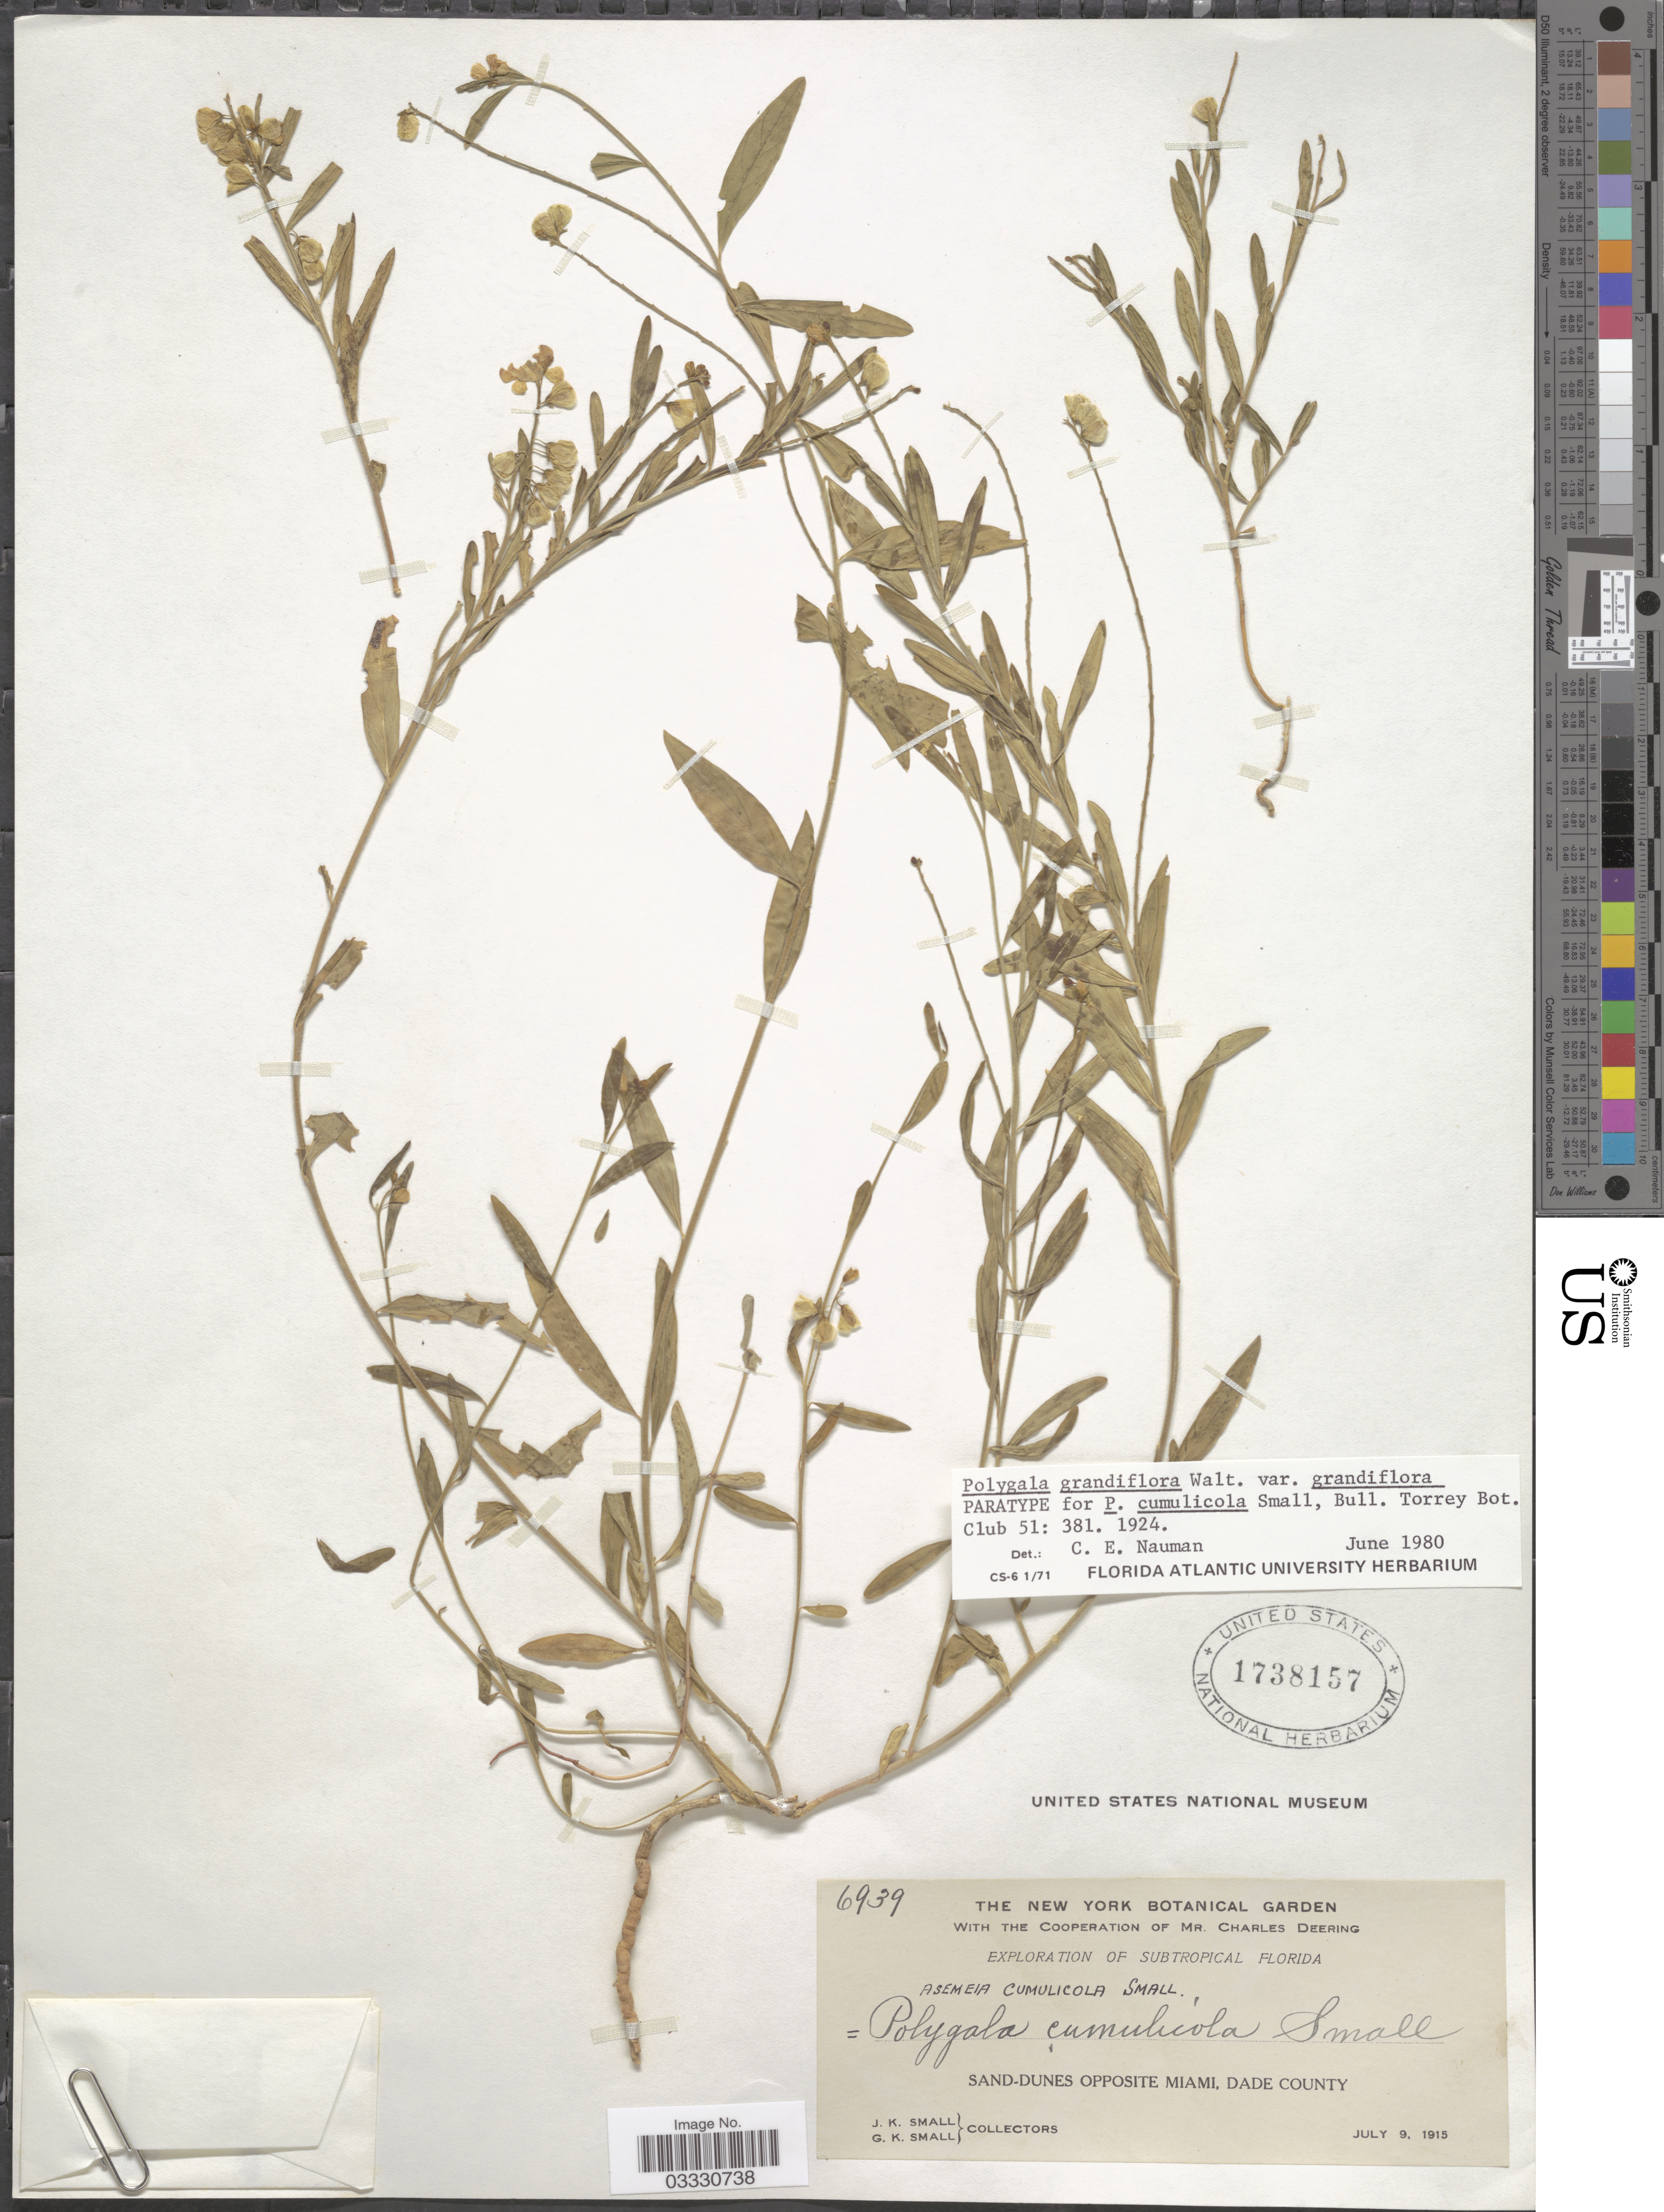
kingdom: Plantae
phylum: Tracheophyta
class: Magnoliopsida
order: Fabales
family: Polygalaceae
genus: Asemeia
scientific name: Asemeia grandiflora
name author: (Walter) Small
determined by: Strong, Mark T., (BOT), Smithsonian Institution - National Museum of Natural History (UNITED STATES)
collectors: J. K. Small & G. K. Small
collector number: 6939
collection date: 1915-07-09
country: United States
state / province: Florida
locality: Subtropical Florida. Sand-dunes opposite Miami, Dade County.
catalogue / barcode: US 1738157